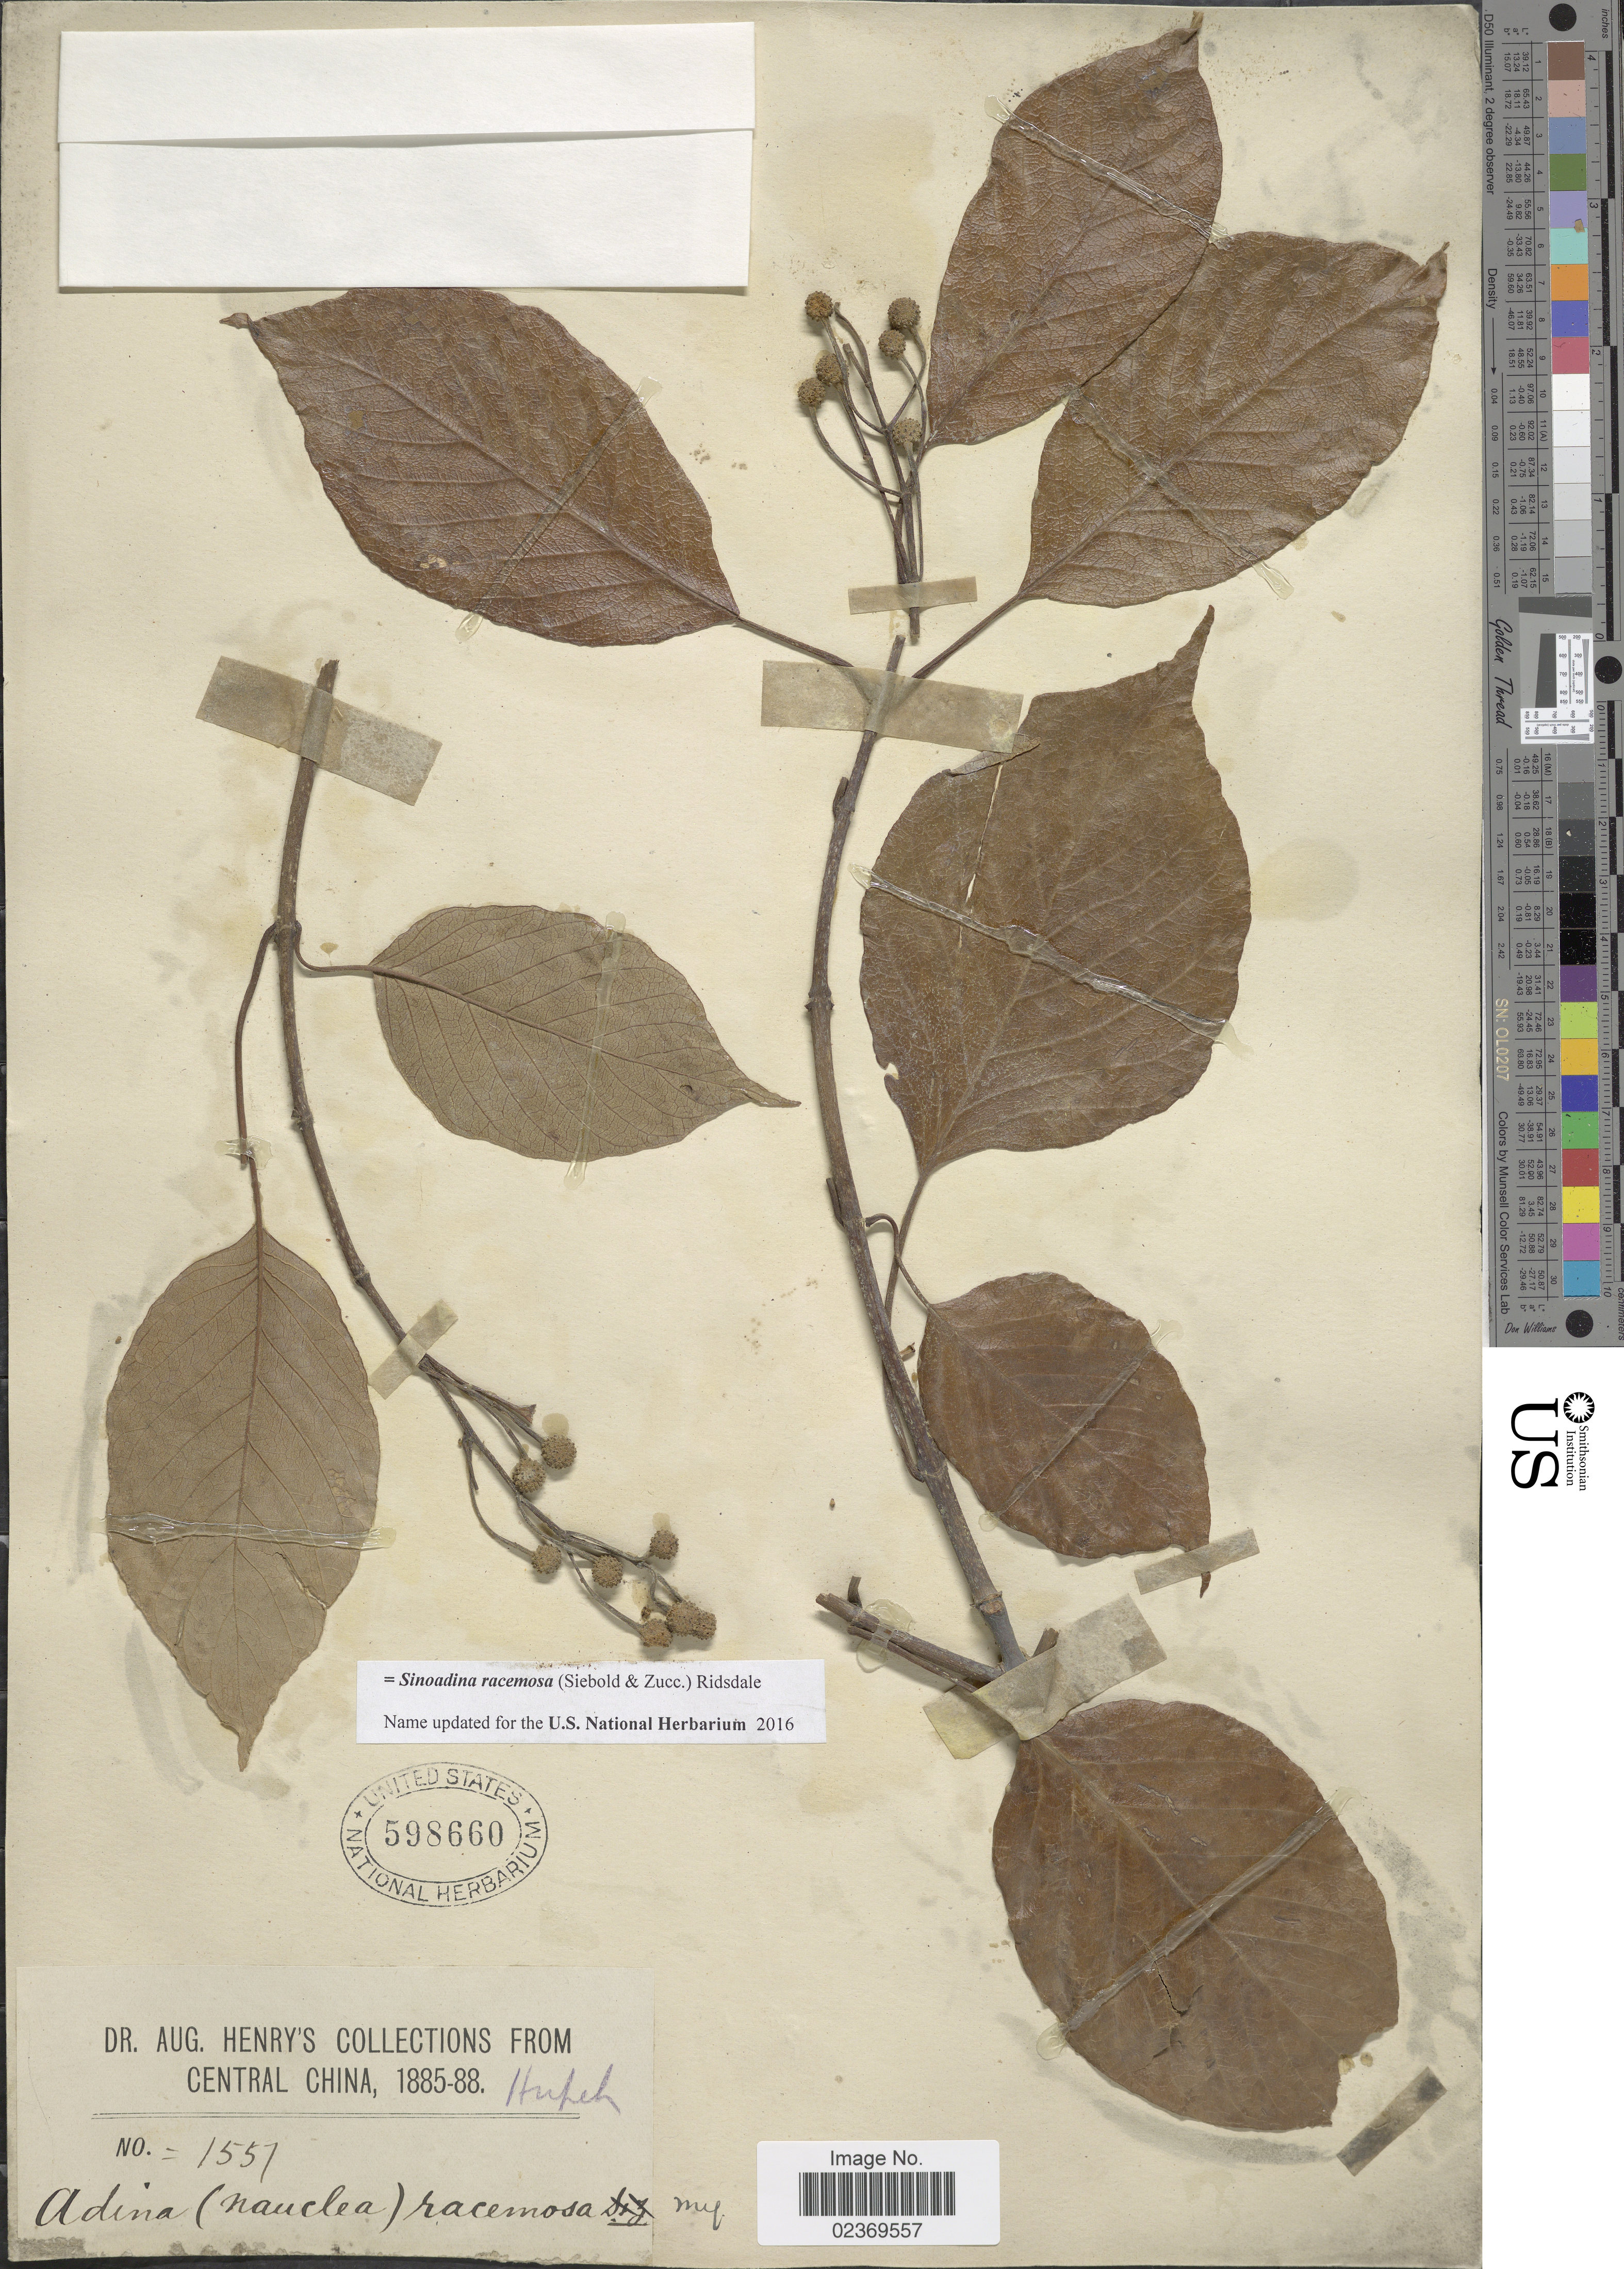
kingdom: Plantae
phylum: Tracheophyta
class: Magnoliopsida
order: Gentianales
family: Rubiaceae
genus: Sinoadina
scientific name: Sinoadina racemosa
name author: (Siebold & Zucc.) Risdale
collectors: A. Henry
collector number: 1557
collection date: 1885/1888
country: China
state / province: Hubei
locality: Central China, Hupeh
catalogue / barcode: US 598660